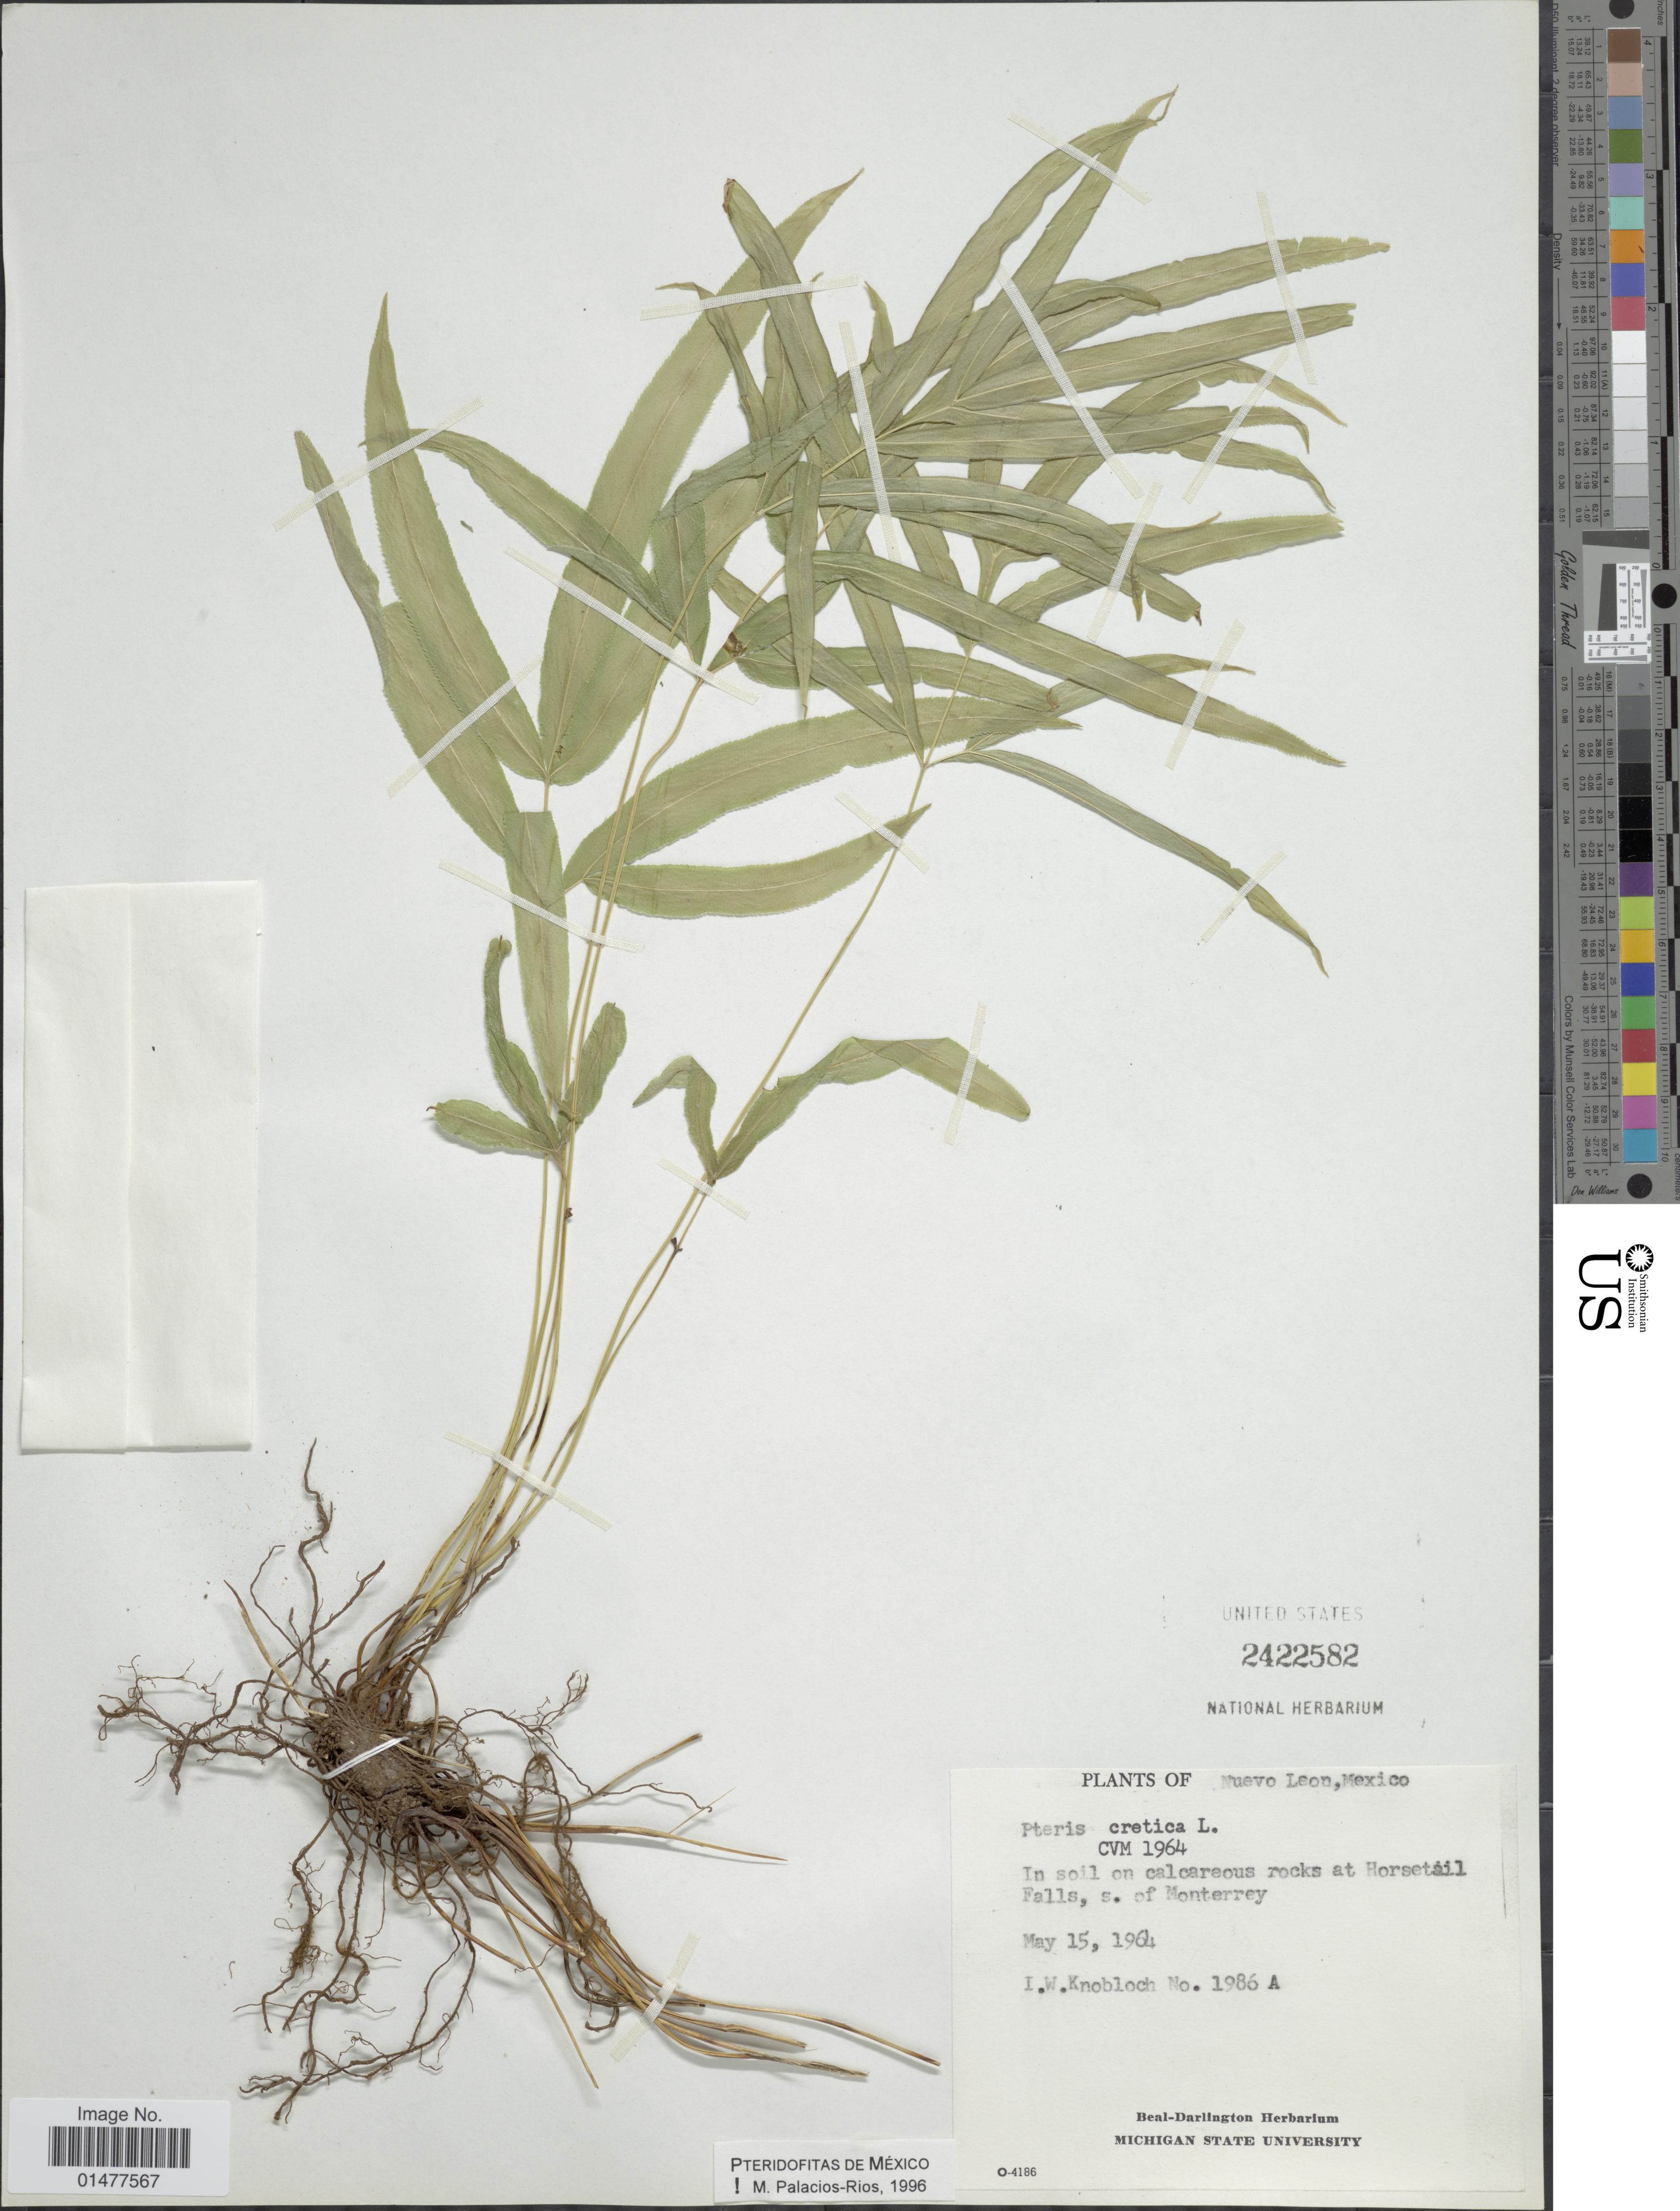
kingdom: Plantae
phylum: Tracheophyta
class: Polypodiopsida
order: Polypodiales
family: Pteridaceae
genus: Pteris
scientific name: Pteris cretica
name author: L.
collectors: I. W. Knobloch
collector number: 1986A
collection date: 1964-05-15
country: Mexico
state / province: Nuevo León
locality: In soil on calcareous rocks at Horsetail Falls, s. of Monterrey.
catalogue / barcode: US 2422582